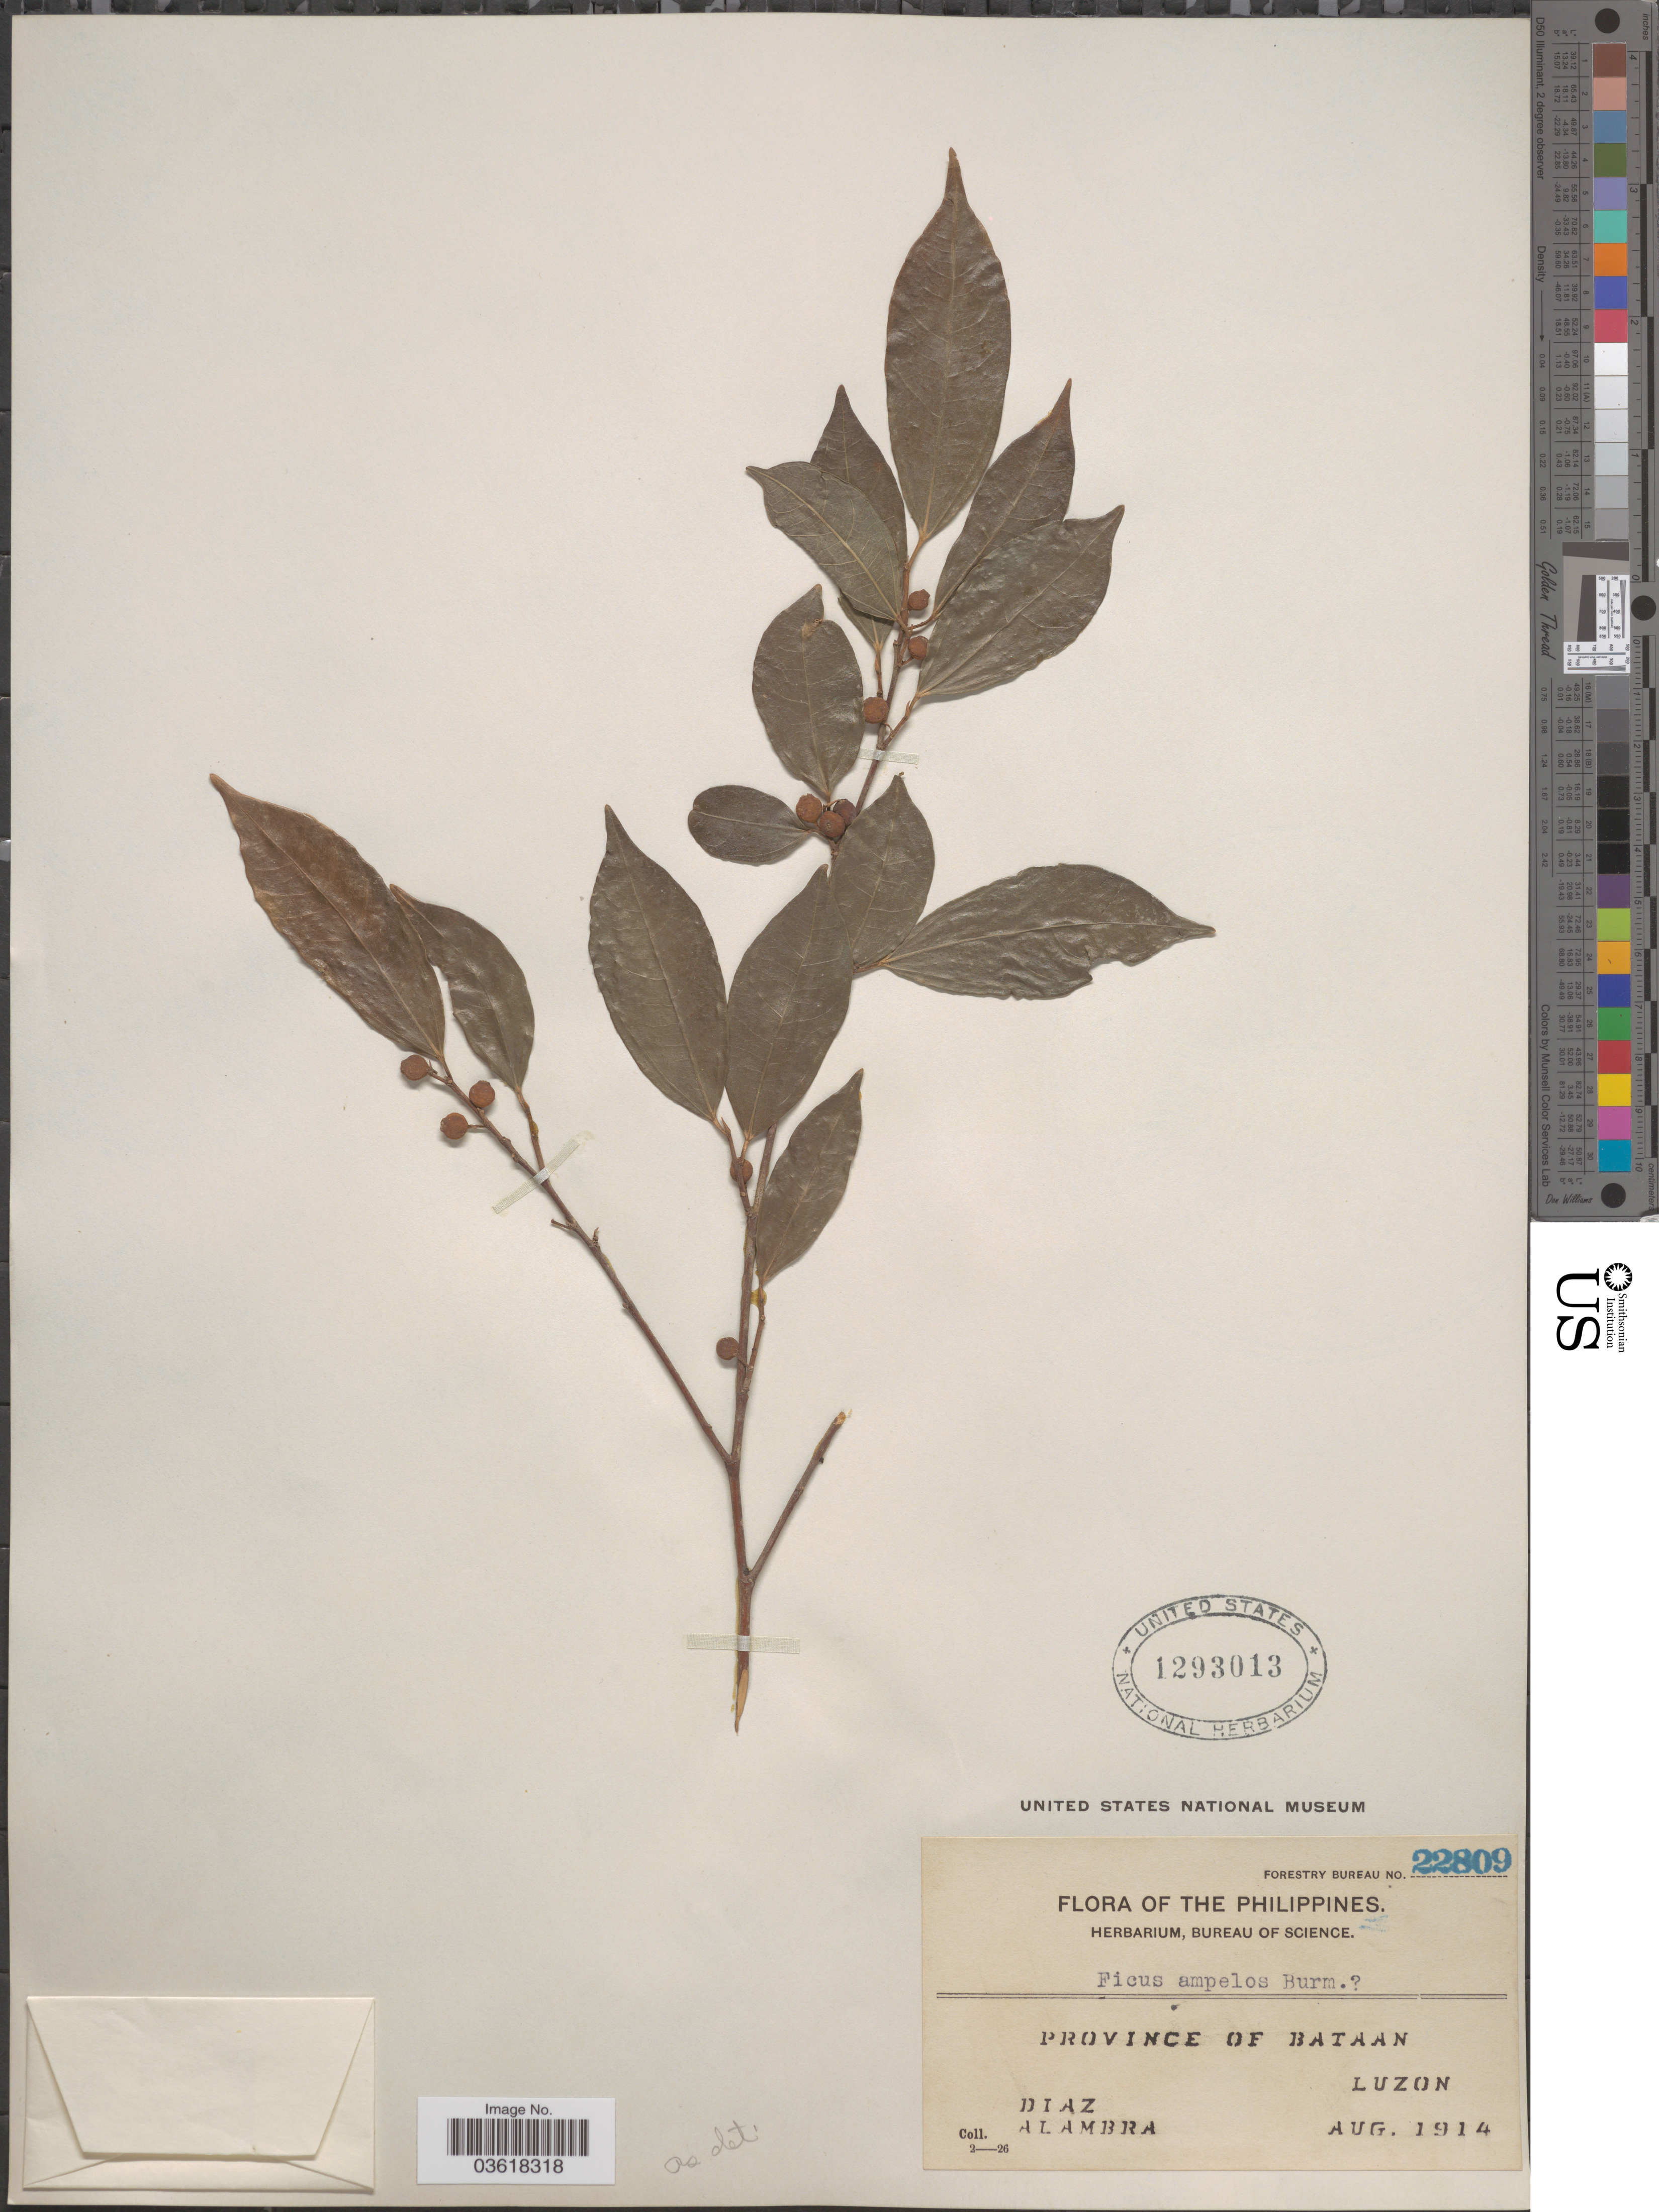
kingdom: Plantae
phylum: Tracheophyta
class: Magnoliopsida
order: Rosales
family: Moraceae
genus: Ficus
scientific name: Ficus ampelos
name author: Burm. f.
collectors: -. Alambra & Diaz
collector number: Forestry Bureau 22809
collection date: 1914-08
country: Philippines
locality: Province of Bataan, Luzon.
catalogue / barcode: US 1293013